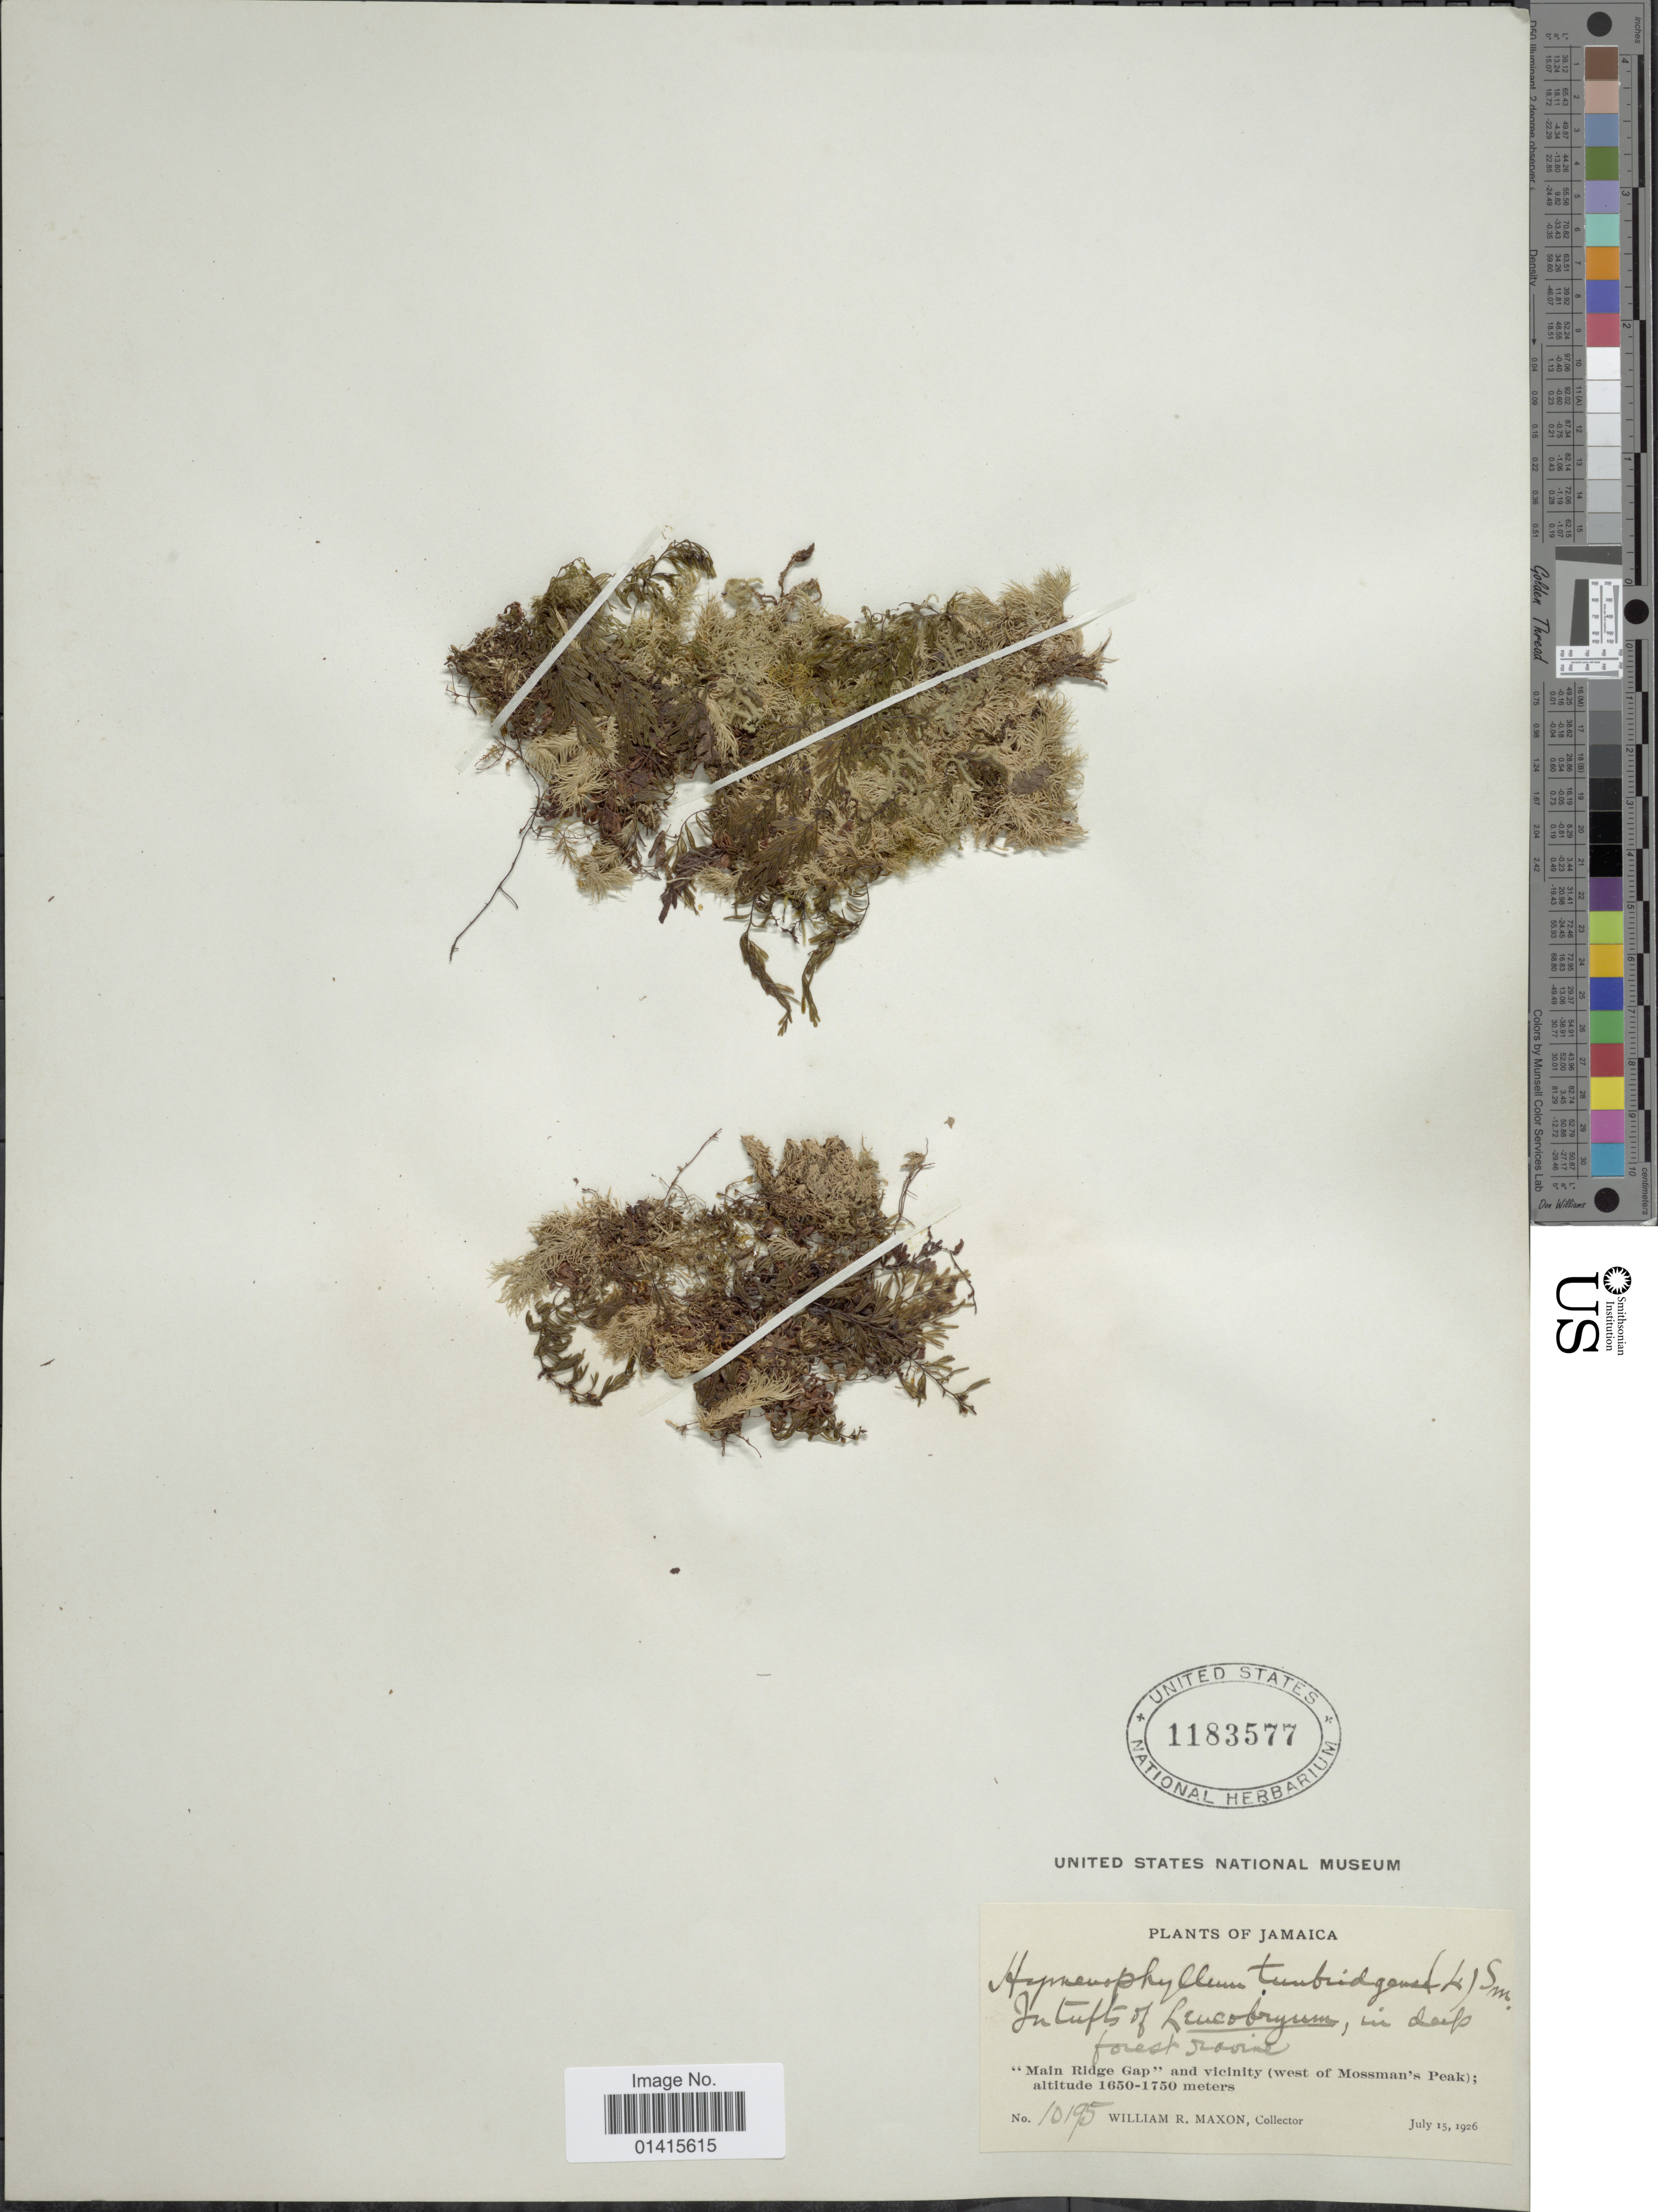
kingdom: Plantae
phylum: Tracheophyta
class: Polypodiopsida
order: Hymenophyllales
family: Hymenophyllaceae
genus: Hymenophyllum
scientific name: Hymenophyllum tunbrigense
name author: (L.) Small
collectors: W. R. Maxon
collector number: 10195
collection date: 1926-07-15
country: Jamaica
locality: Main ridge Gap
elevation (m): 1650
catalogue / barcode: US 1183577